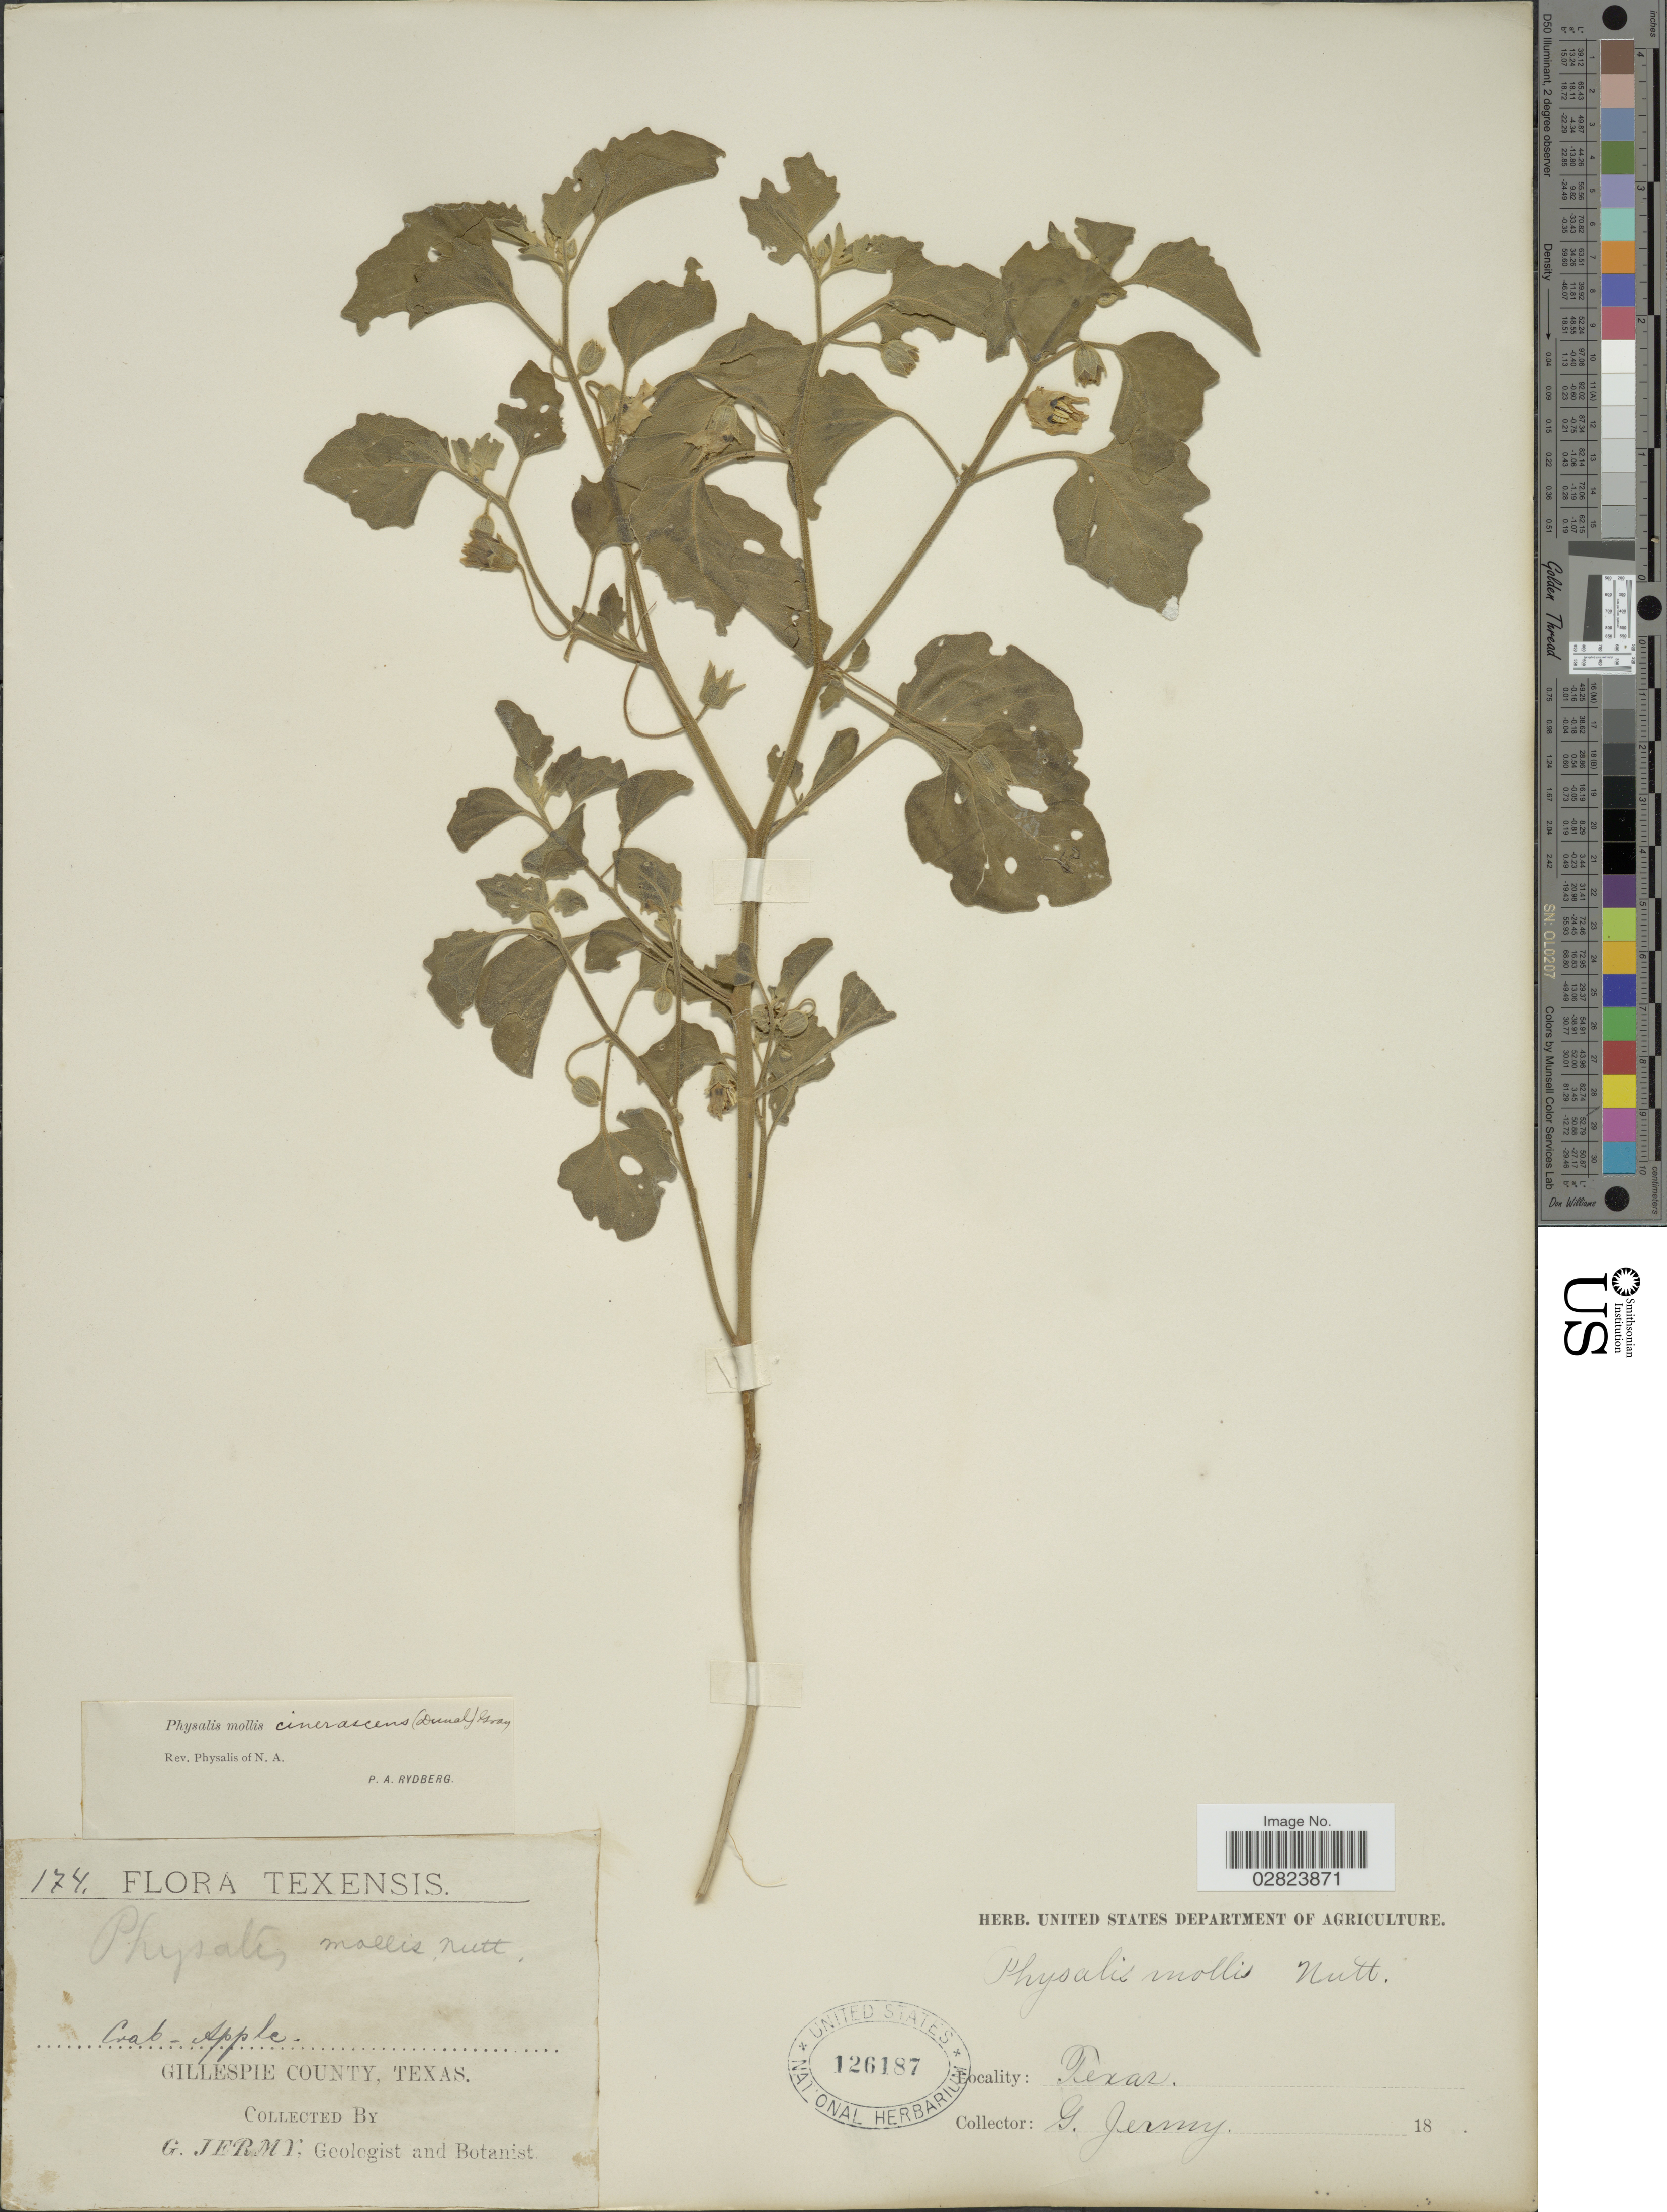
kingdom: Plantae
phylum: Tracheophyta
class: Magnoliopsida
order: Solanales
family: Solanaceae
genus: Physalis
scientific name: Physalis mollis var. cinerascens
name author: (Dunal) A. Gray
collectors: G. Jermy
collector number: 174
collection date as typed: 18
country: United States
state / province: Texas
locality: Texensis. Gillespie County.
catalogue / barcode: US 126187